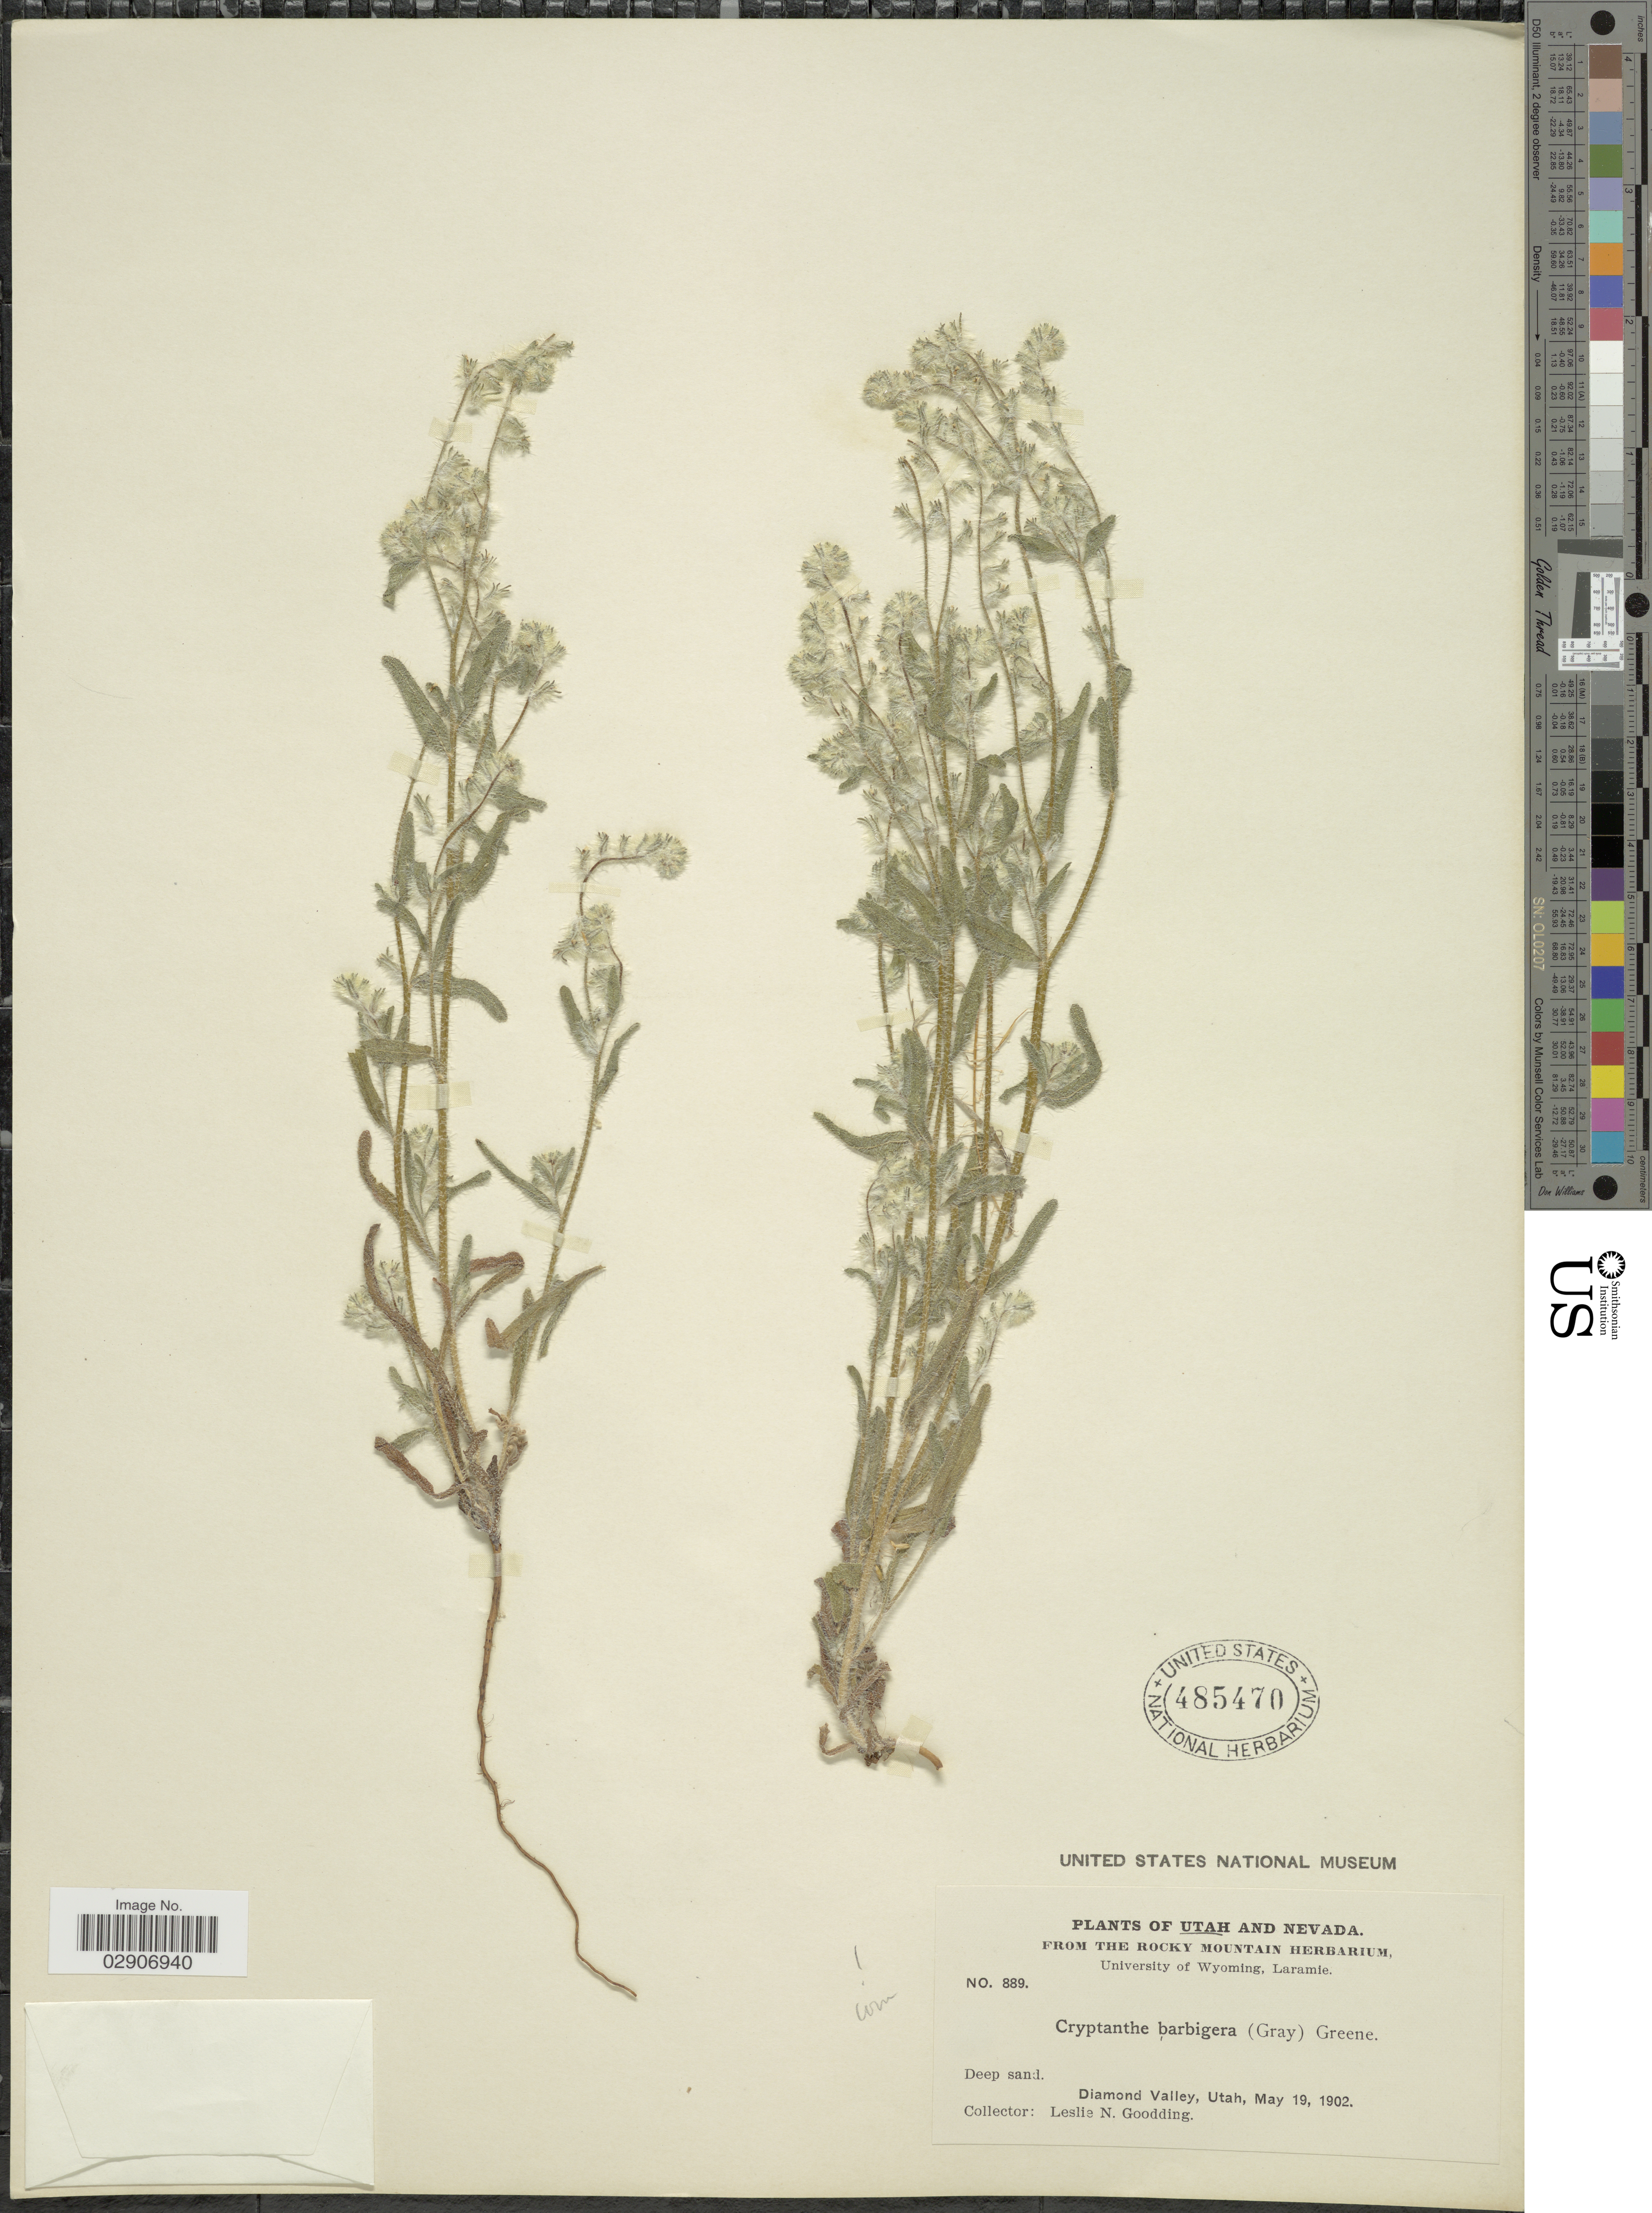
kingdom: Plantae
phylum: Tracheophyta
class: Magnoliopsida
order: Boraginales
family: Boraginaceae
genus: Cryptantha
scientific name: Cryptantha barbigera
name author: (A. Gray) Greene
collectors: L. N. Goodding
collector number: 889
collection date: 1902-05-19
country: United States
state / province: Utah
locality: Diamond Valley.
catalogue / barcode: US 485470